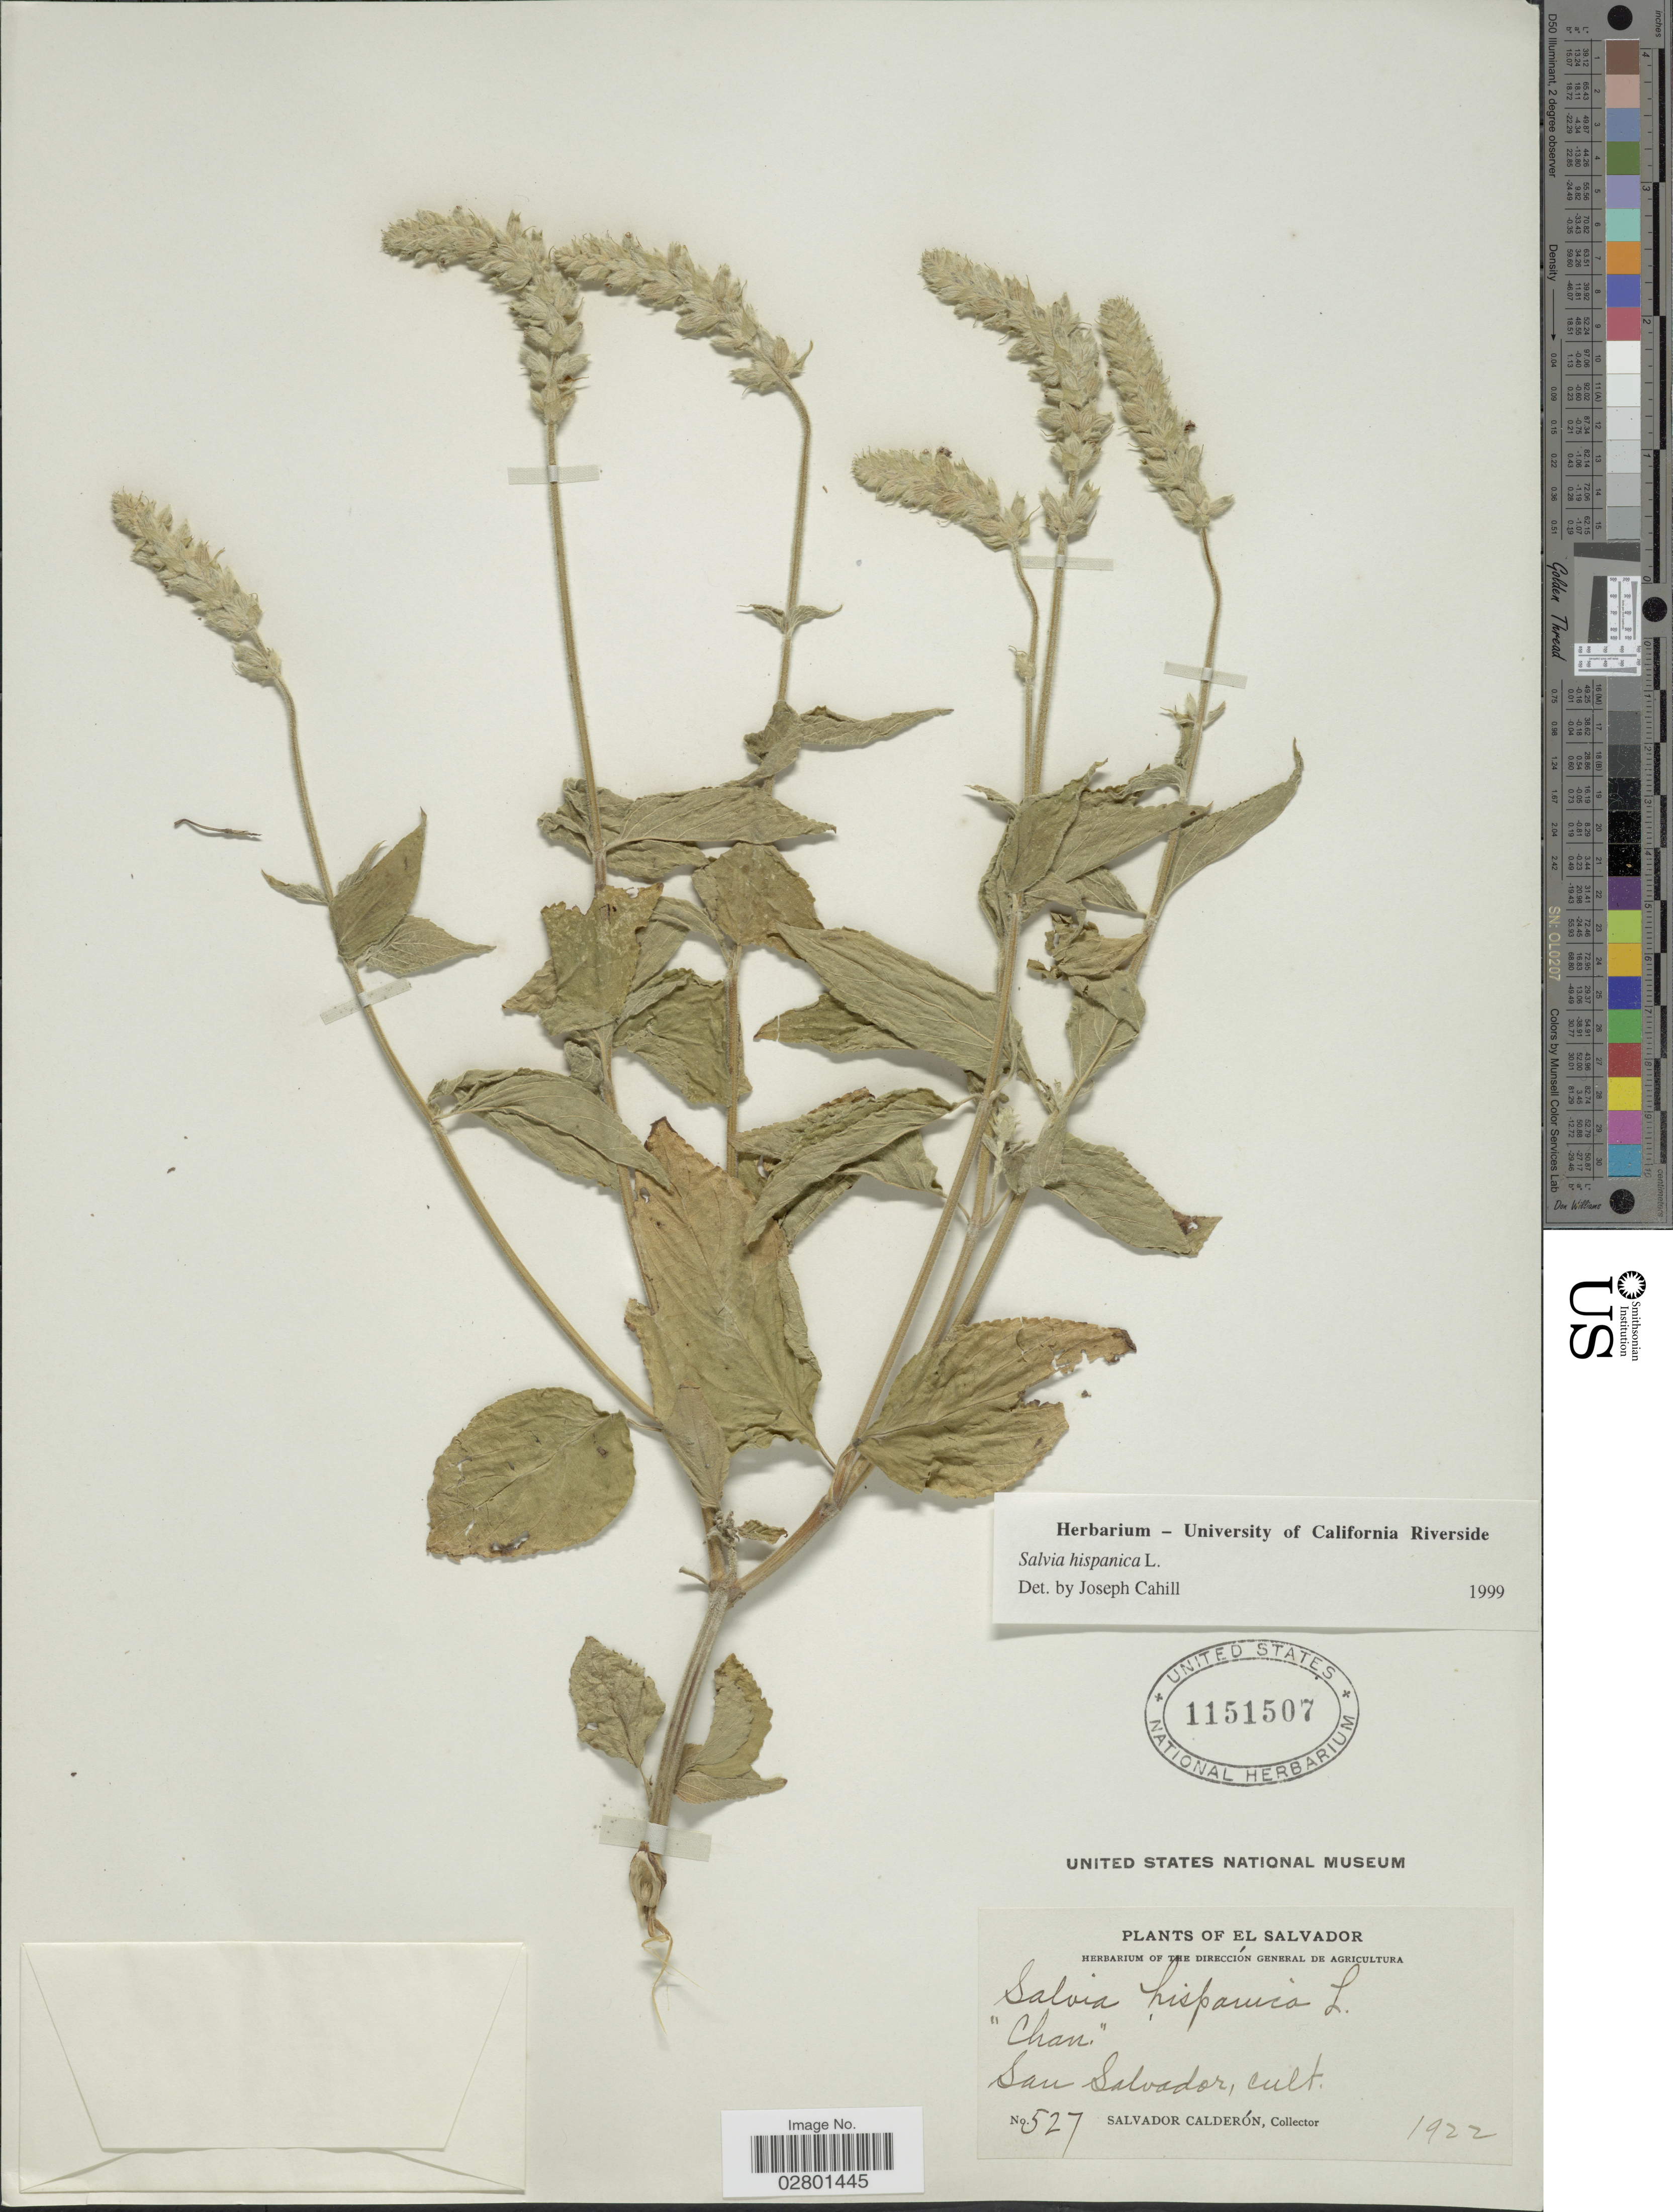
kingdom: Plantae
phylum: Tracheophyta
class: Magnoliopsida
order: Lamiales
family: Lamiaceae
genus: Salvia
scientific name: Salvia hispanica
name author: L.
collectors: S. Calderón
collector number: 527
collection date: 1922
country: El Salvador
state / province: San Salvador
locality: San Salvador cult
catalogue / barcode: US 1151507